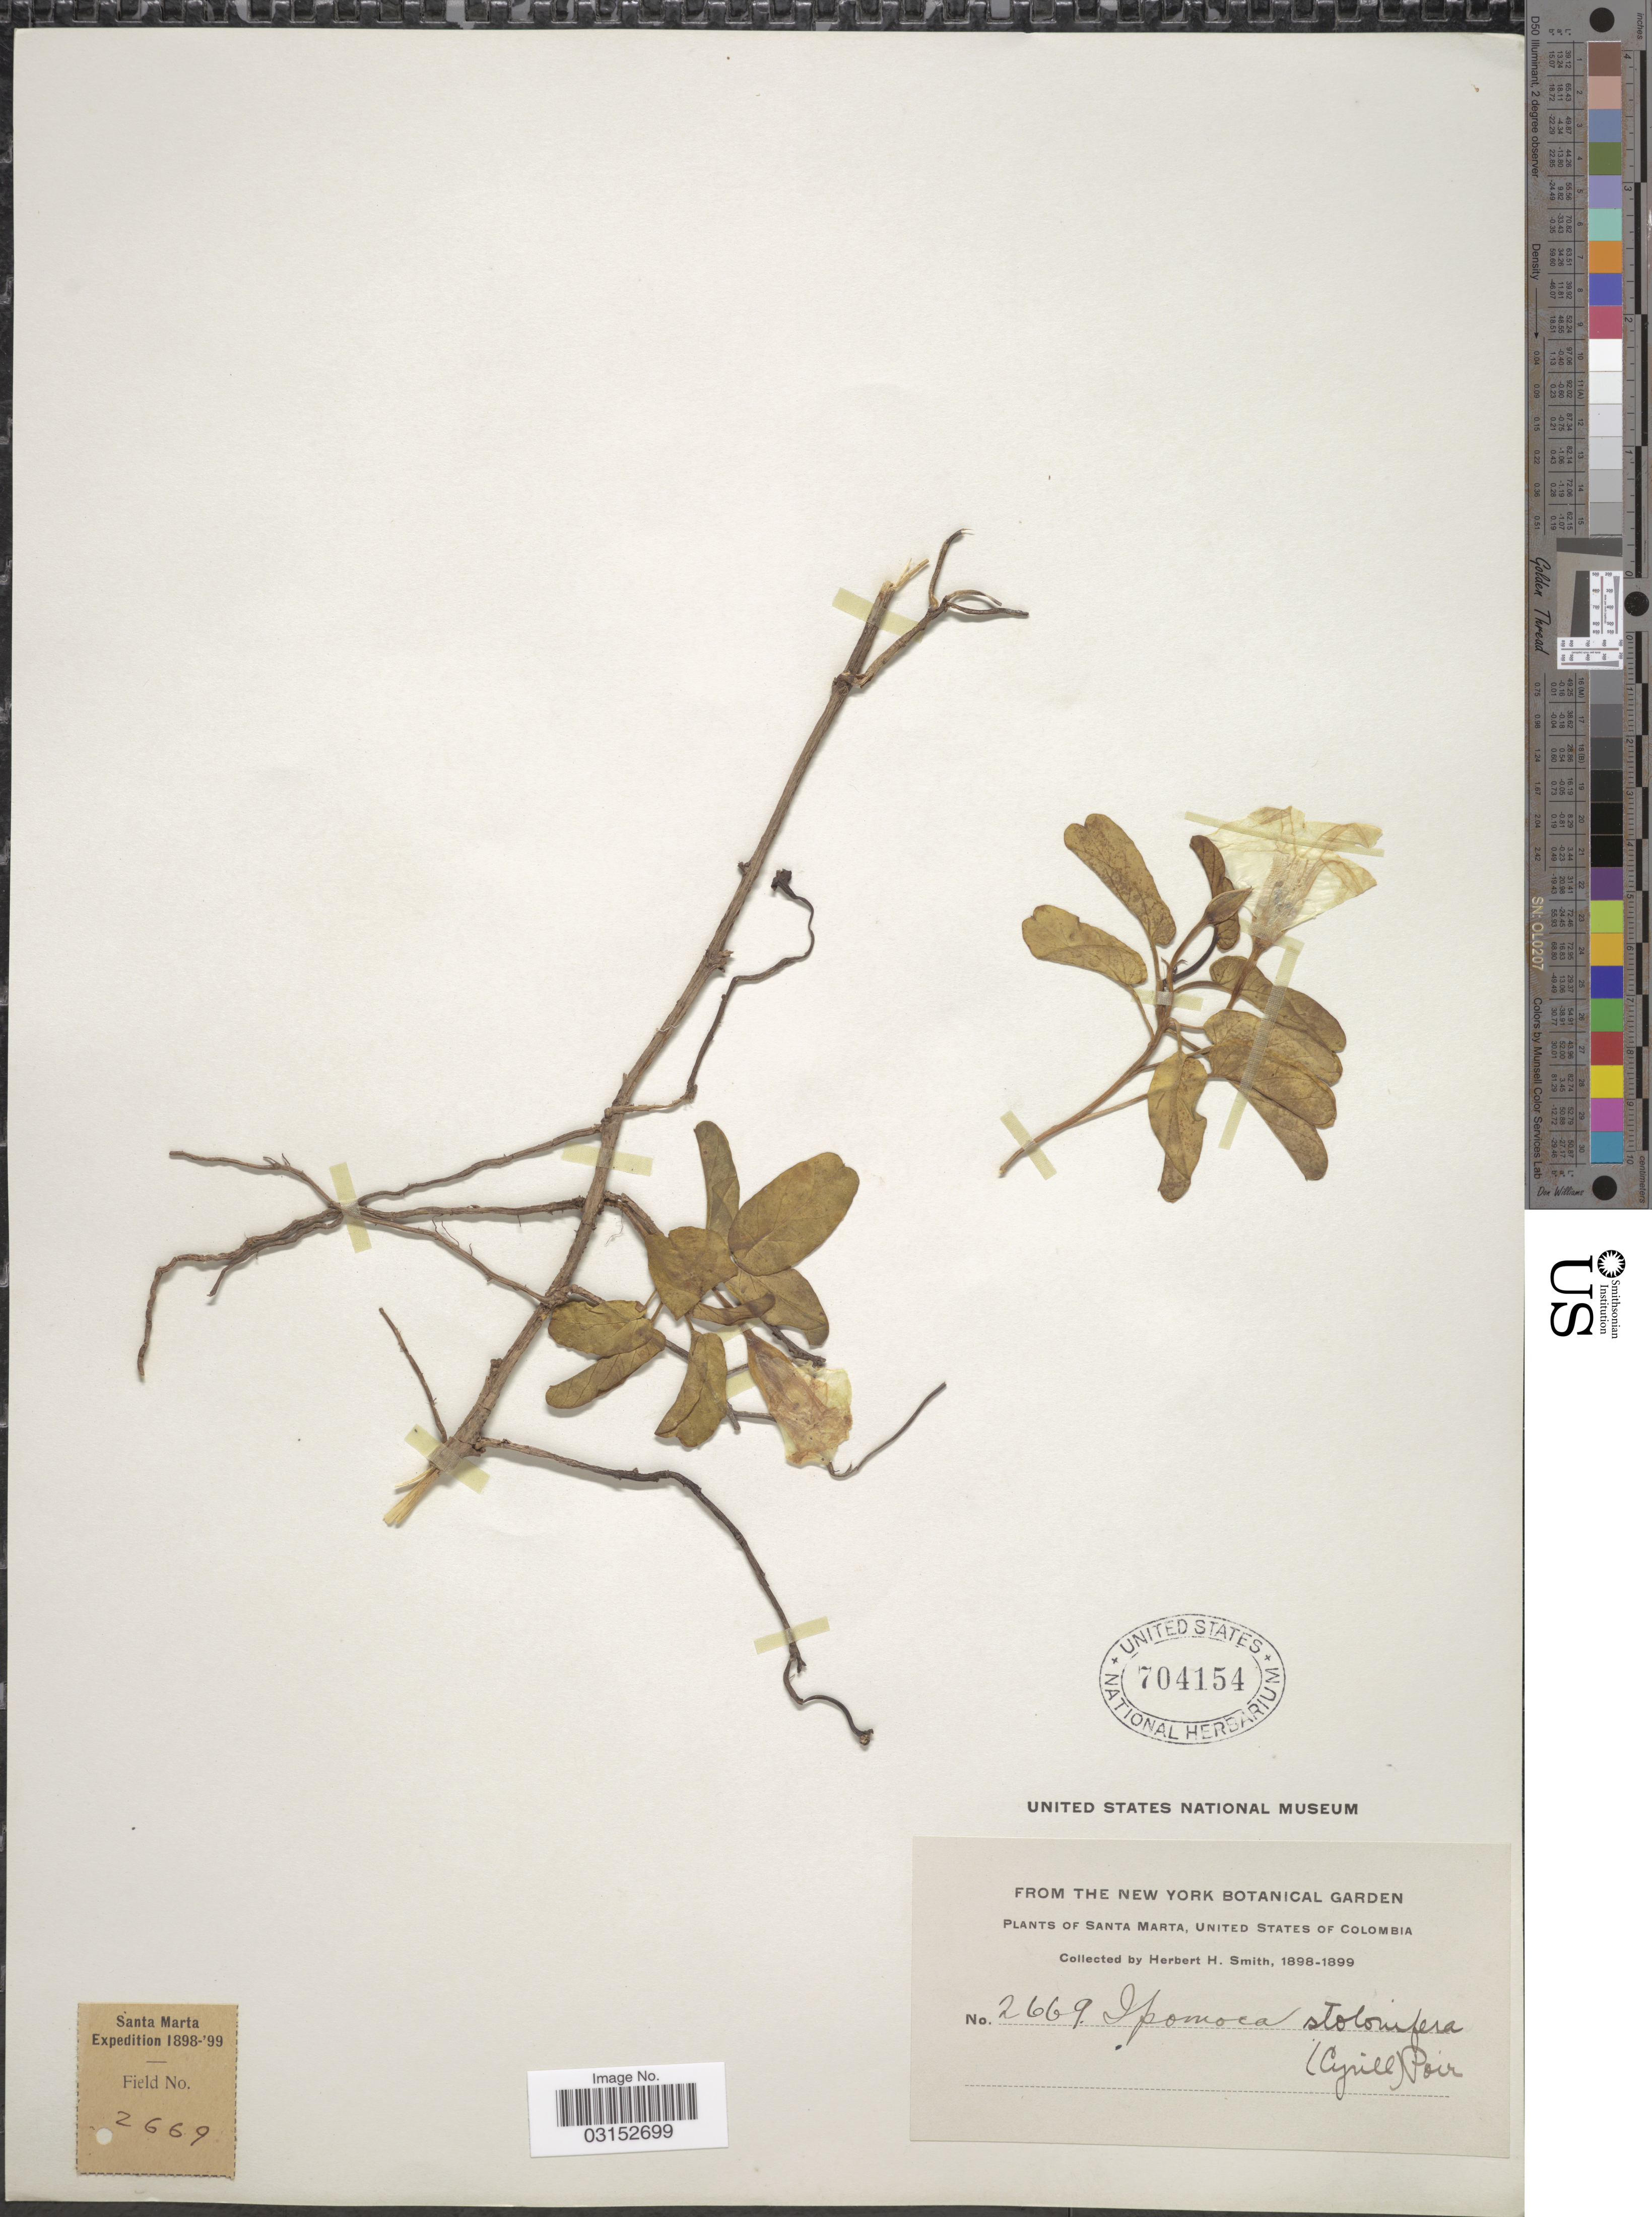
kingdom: Plantae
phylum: Tracheophyta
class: Magnoliopsida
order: Solanales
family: Convolvulaceae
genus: Ipomoea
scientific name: Ipomoea imperati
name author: (Vahl) Griseb.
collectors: Herbert H. Smith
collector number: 2669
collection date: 1898/1899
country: Colombia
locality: Santa Marta.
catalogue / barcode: US 704154